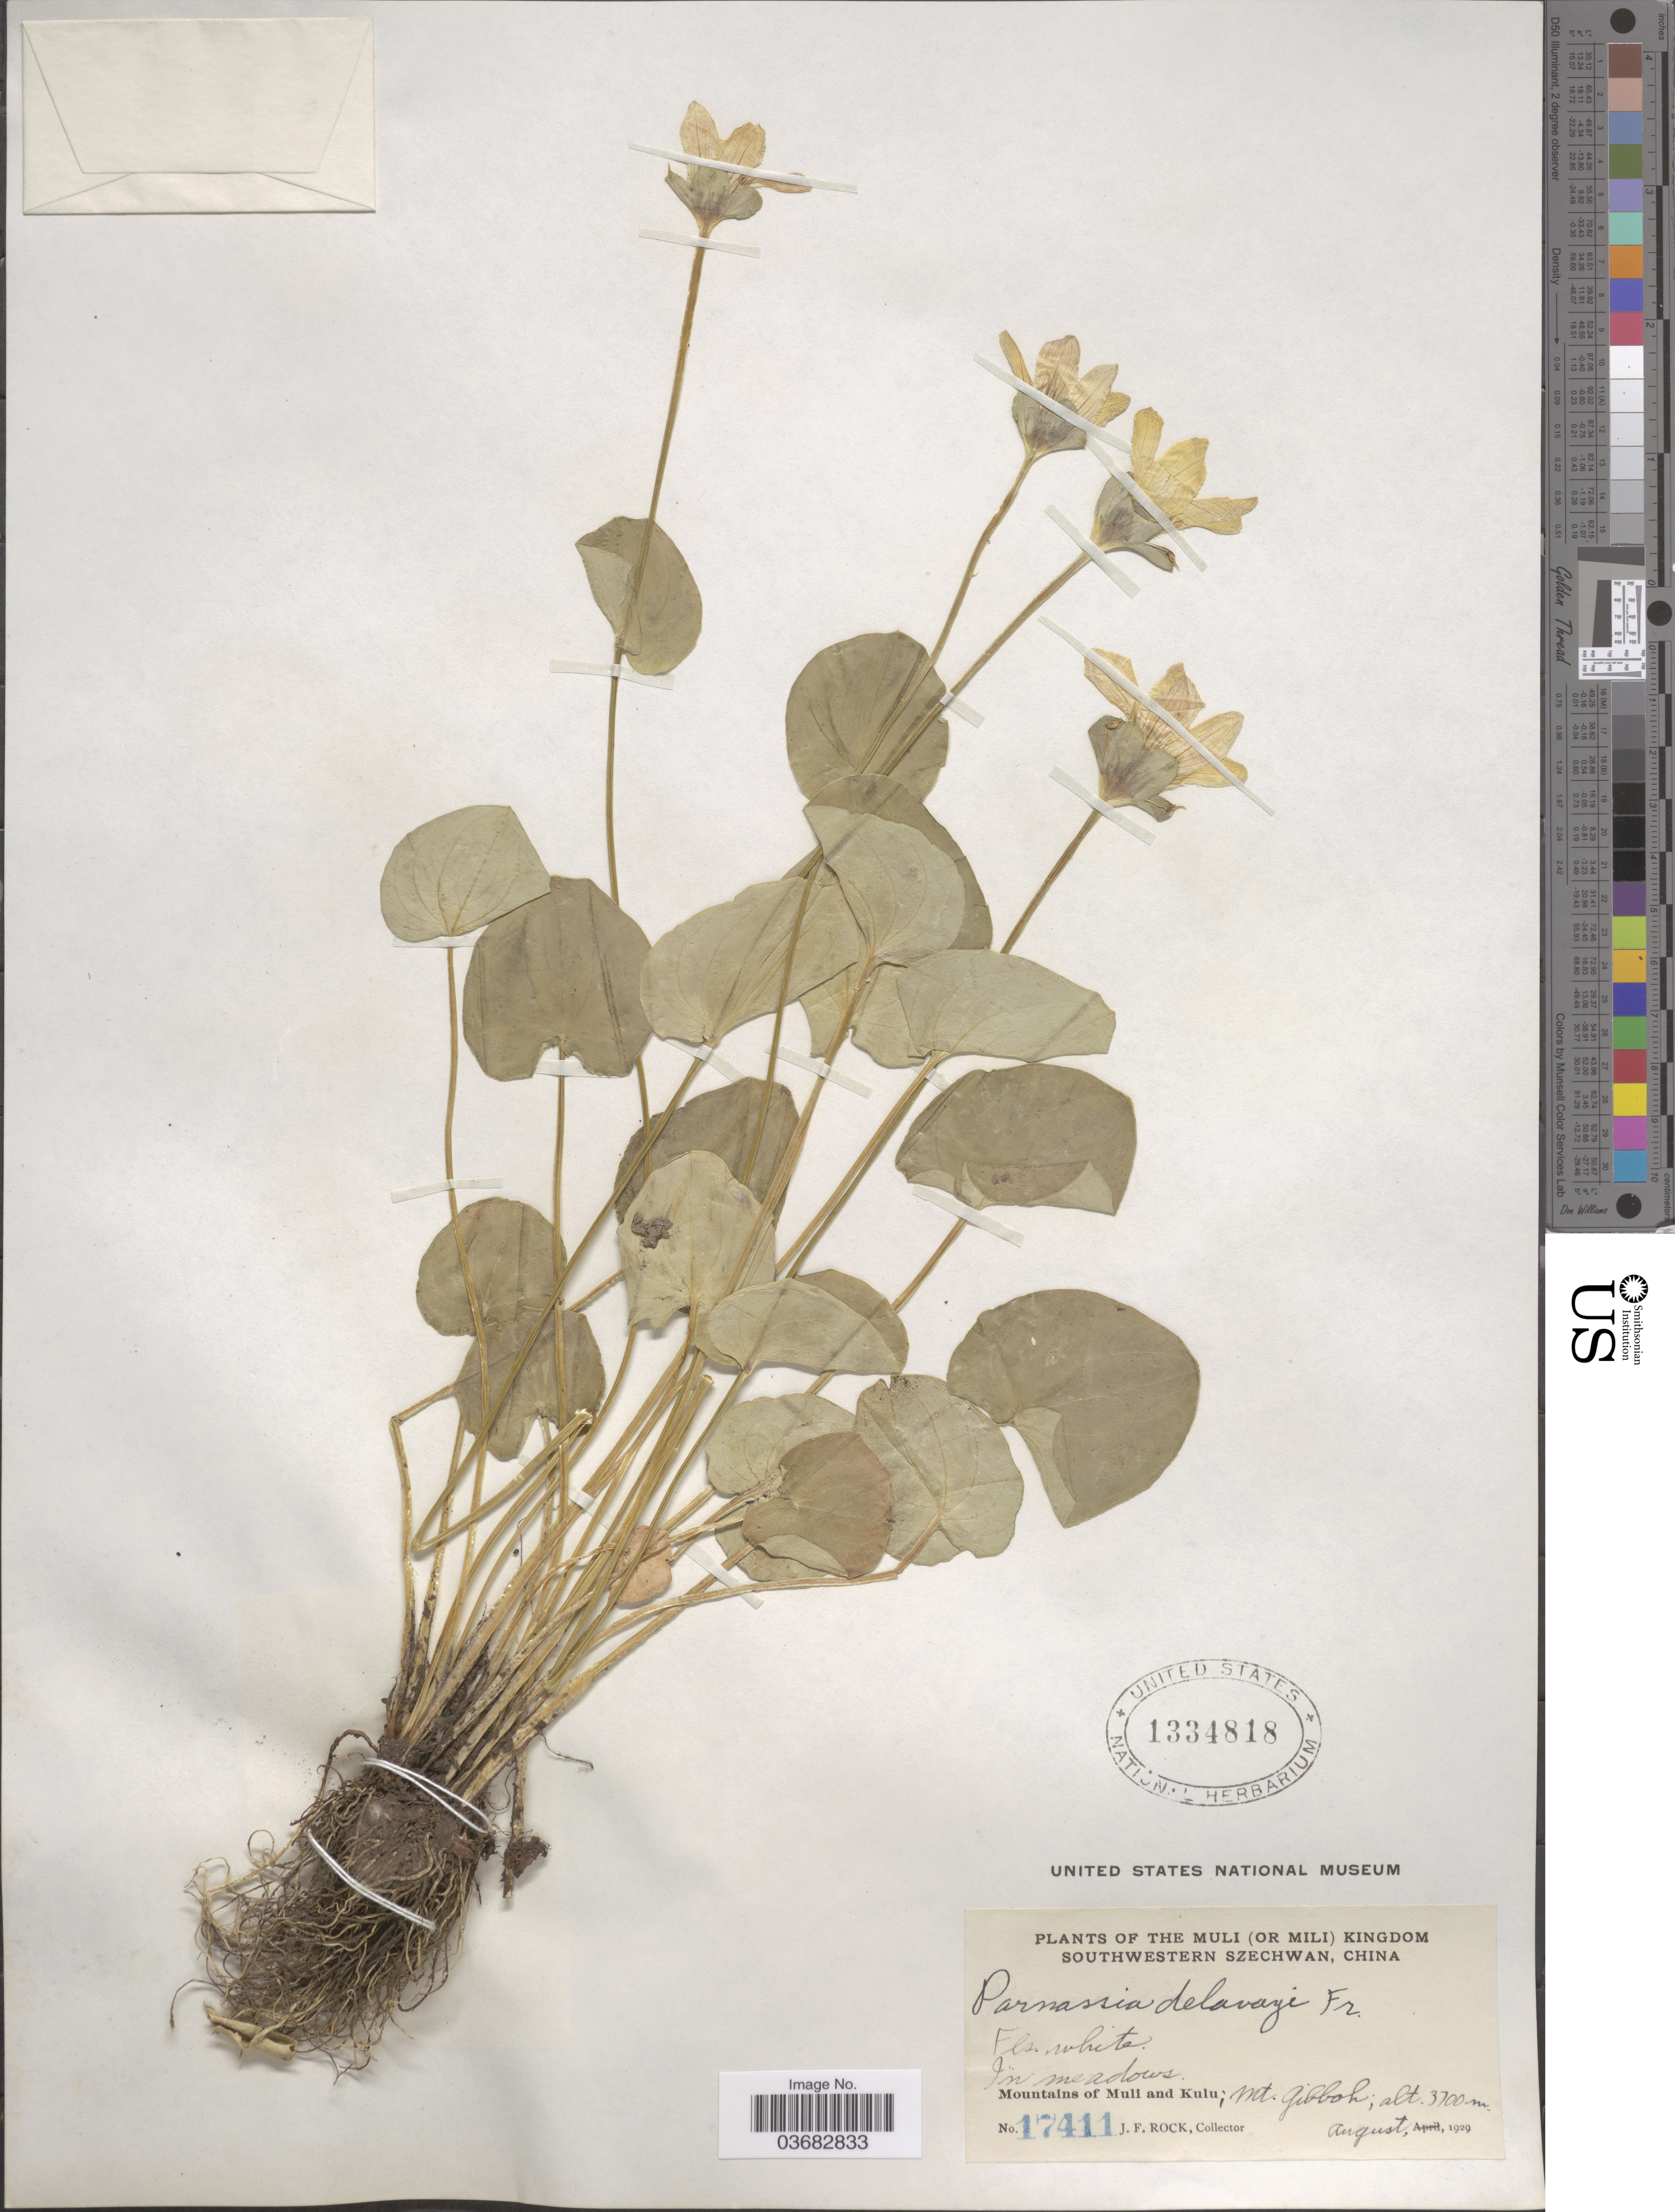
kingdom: Plantae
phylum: Tracheophyta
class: Magnoliopsida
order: Celastrales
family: Parnassiaceae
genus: Parnassia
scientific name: Parnassia delavayi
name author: Franch.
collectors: J. Rock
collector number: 17411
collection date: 1929-08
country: China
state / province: Sichuan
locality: Muli (or Mili) Kingdom Southwestern Szechwan. In meadows. Mountains of Muli and Kulu; Mt. Gibboh.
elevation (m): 3700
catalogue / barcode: US 1334818